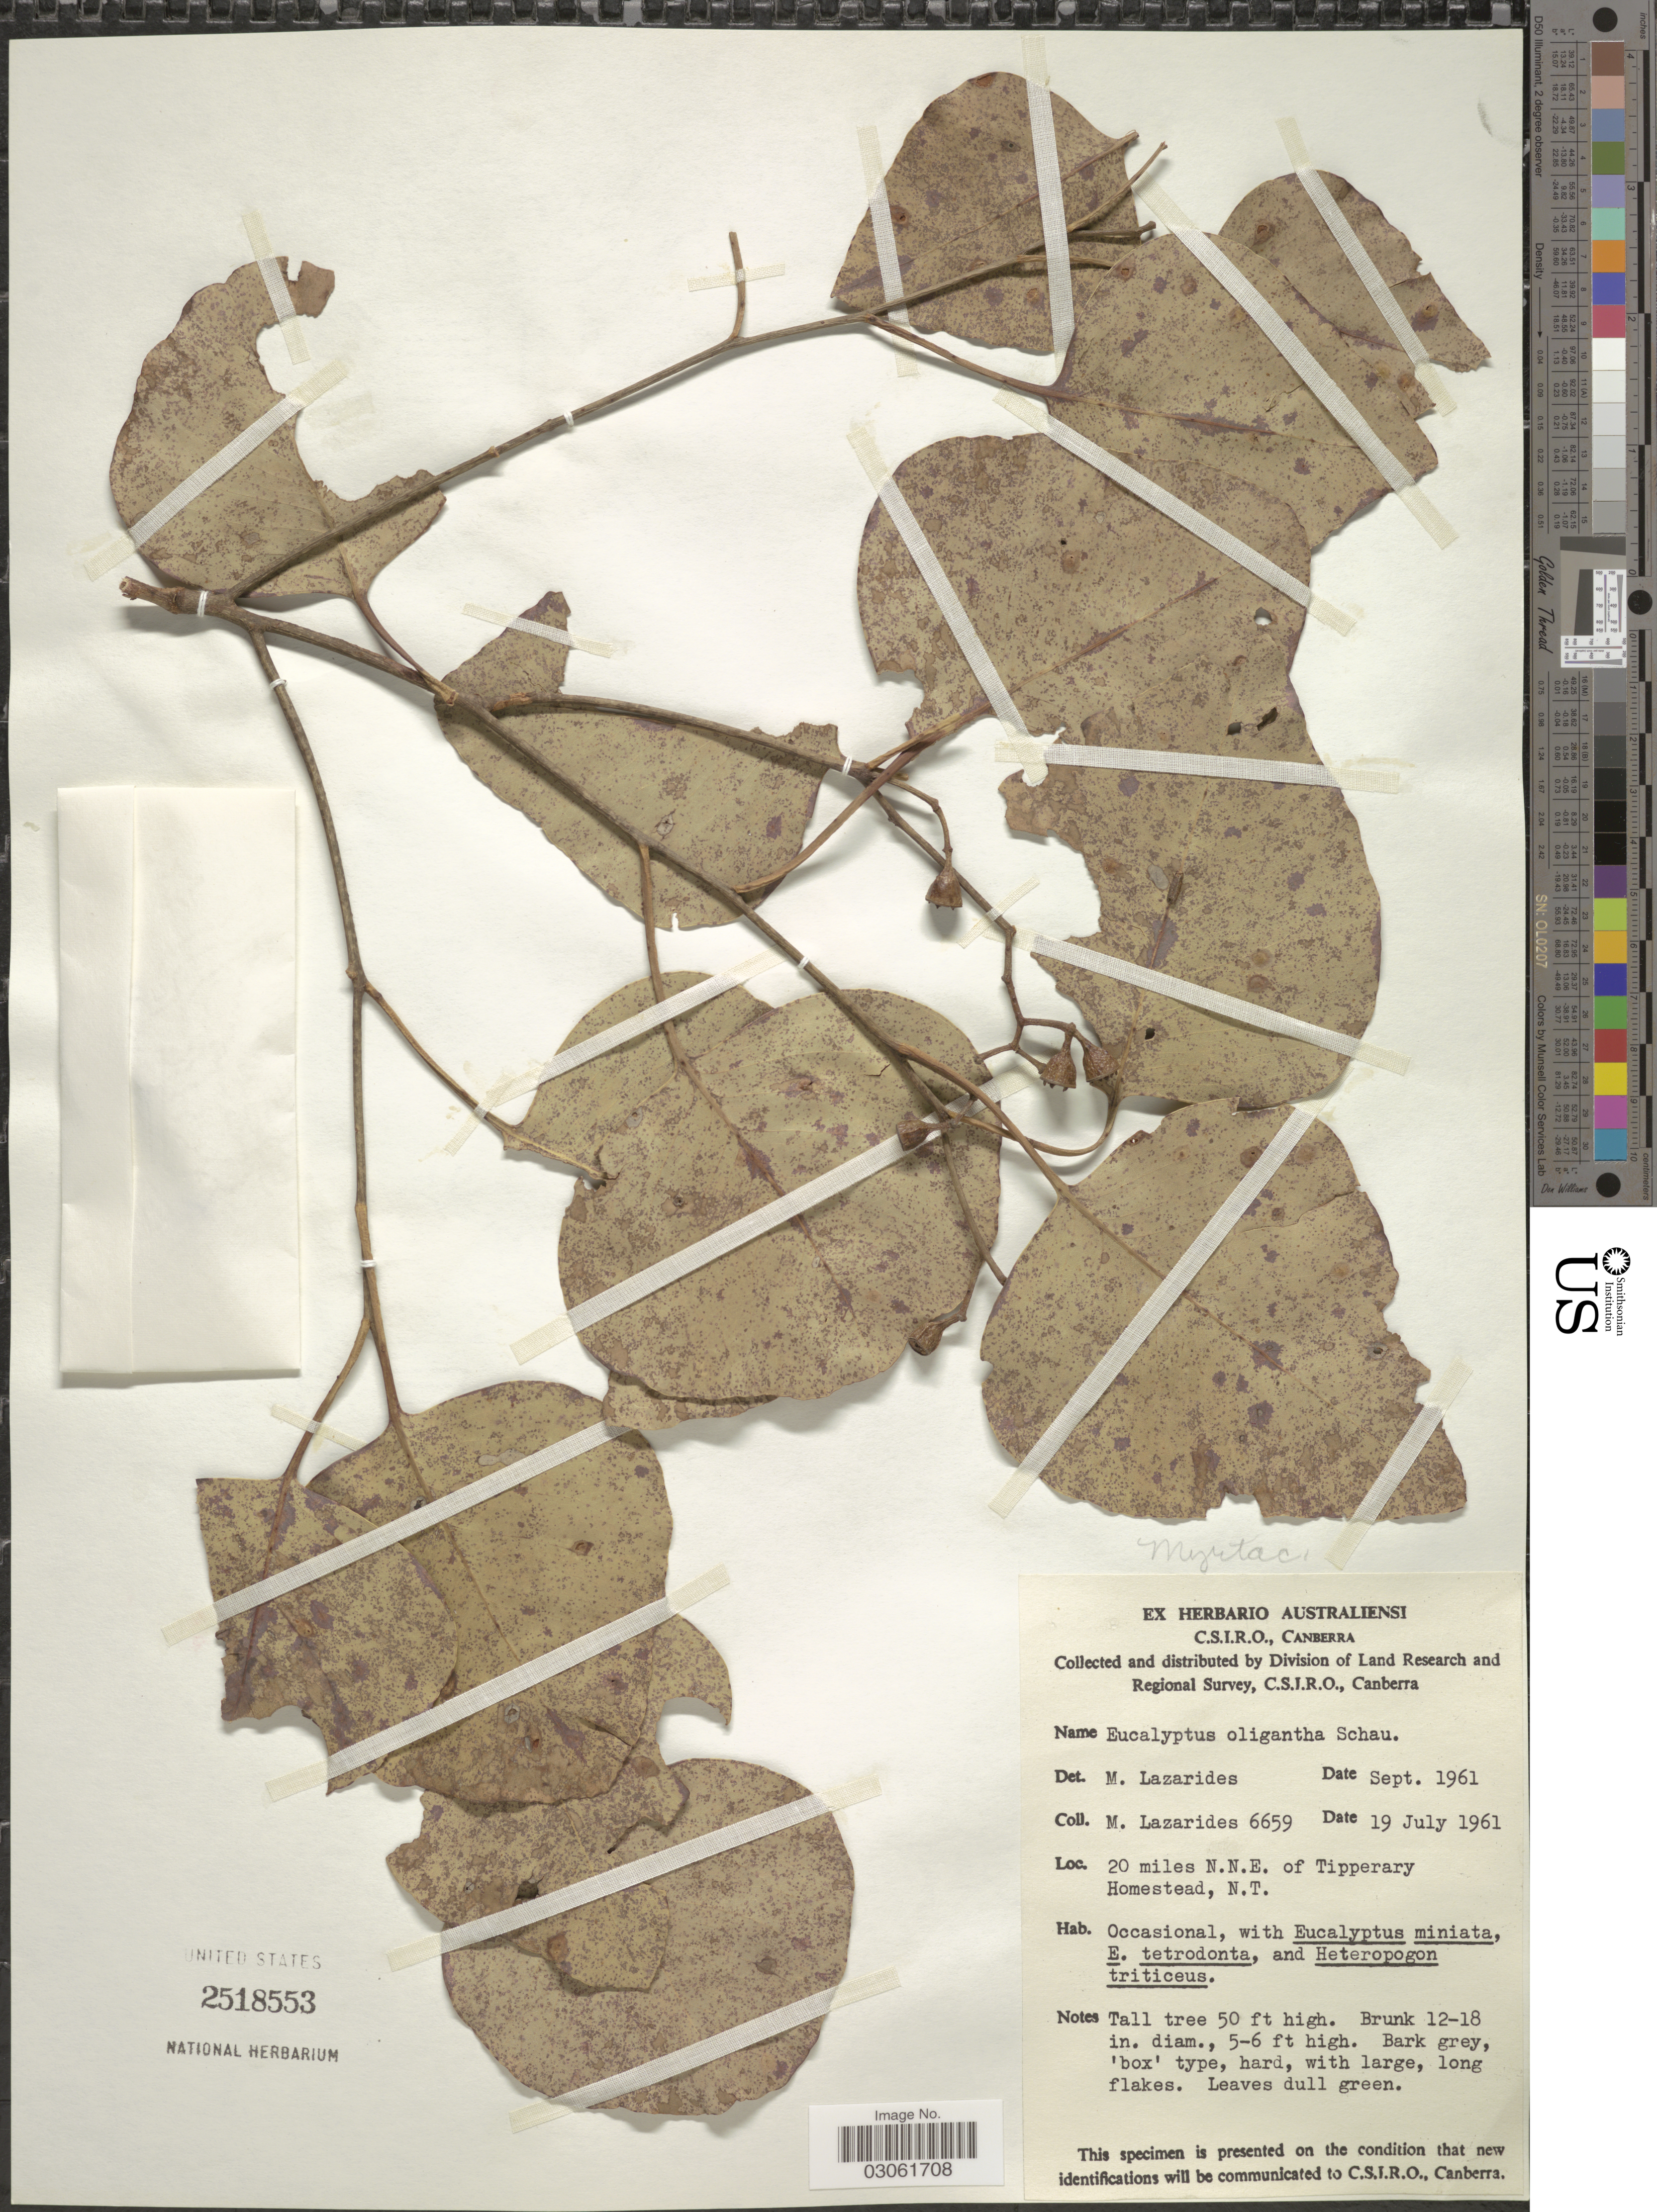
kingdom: Plantae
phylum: Tracheophyta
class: Magnoliopsida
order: Myrtales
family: Myrtaceae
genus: Eucalyptus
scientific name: Eucalyptus oligantha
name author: Schauer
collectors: M. Lazarides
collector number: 6659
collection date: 1961-07-19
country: Australia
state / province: Northern Territory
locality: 20 miles N.N.E. of Tipperary Homestead.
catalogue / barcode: US 2518553